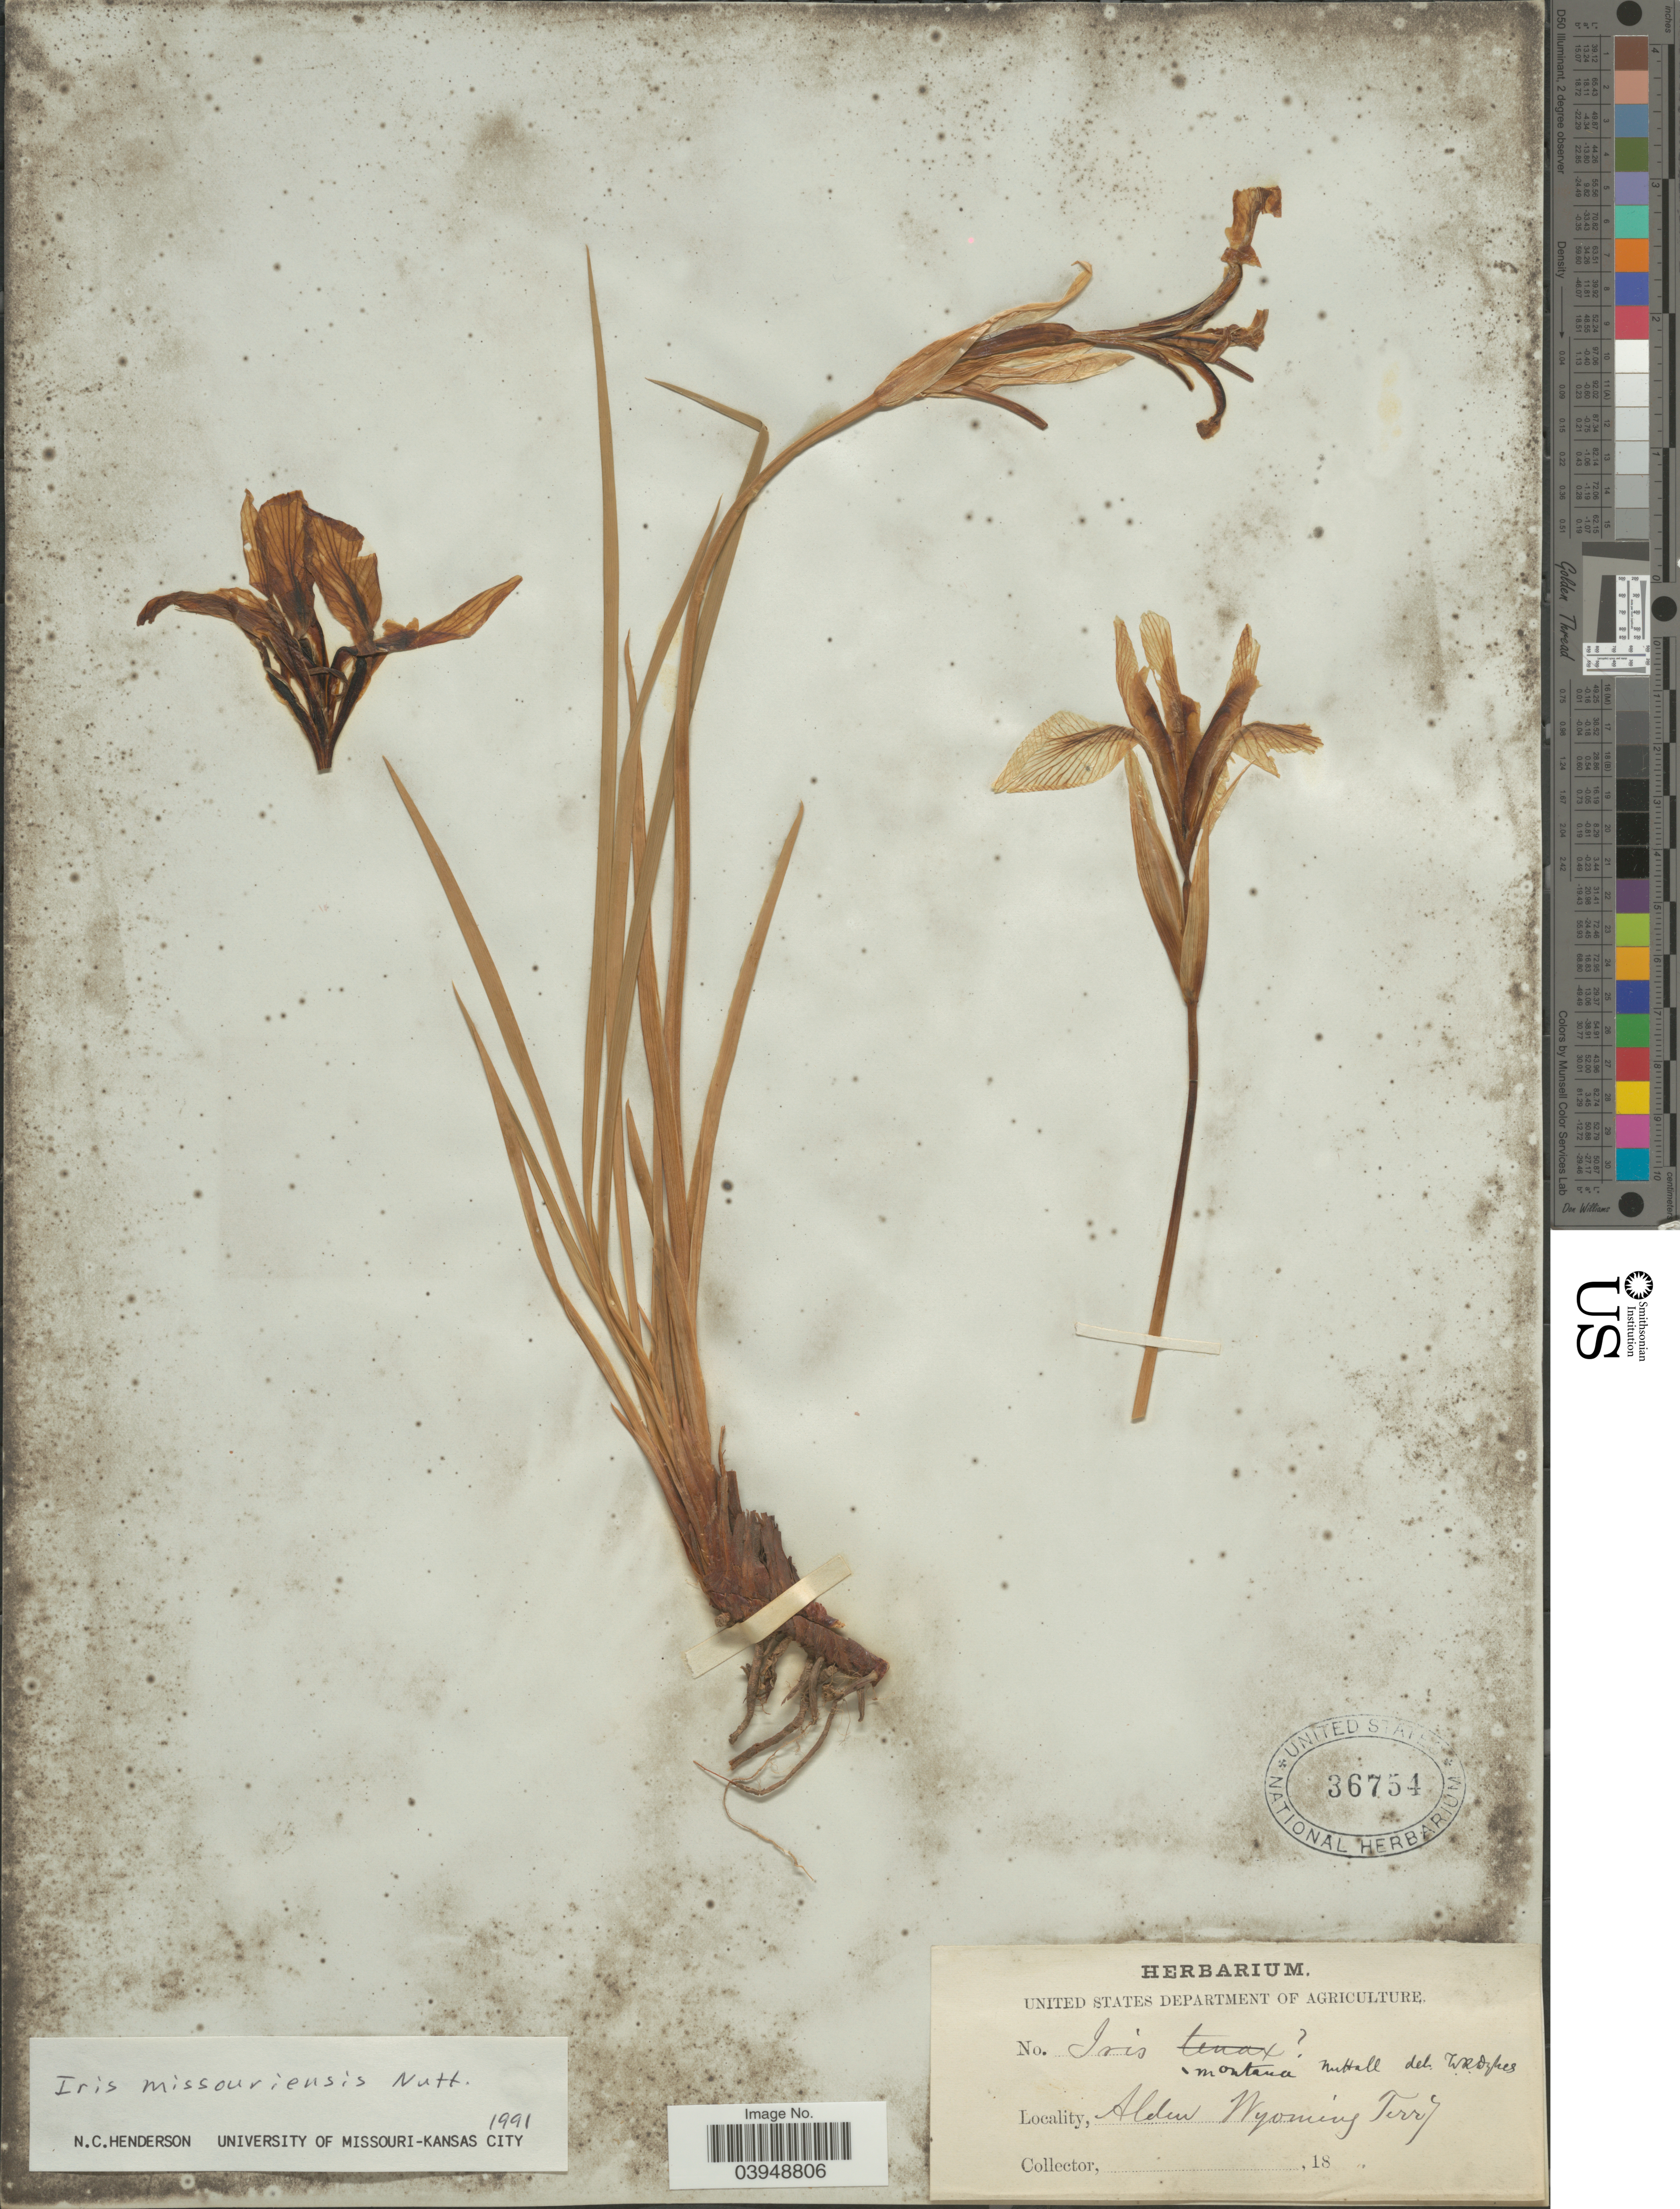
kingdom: Plantae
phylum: Tracheophyta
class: Liliopsida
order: Asparagales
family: Iridaceae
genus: Iris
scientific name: Iris montana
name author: Nutt. ex Dykes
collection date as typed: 18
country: United States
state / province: Wyoming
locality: Alden Wyoming Terr.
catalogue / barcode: US 36754